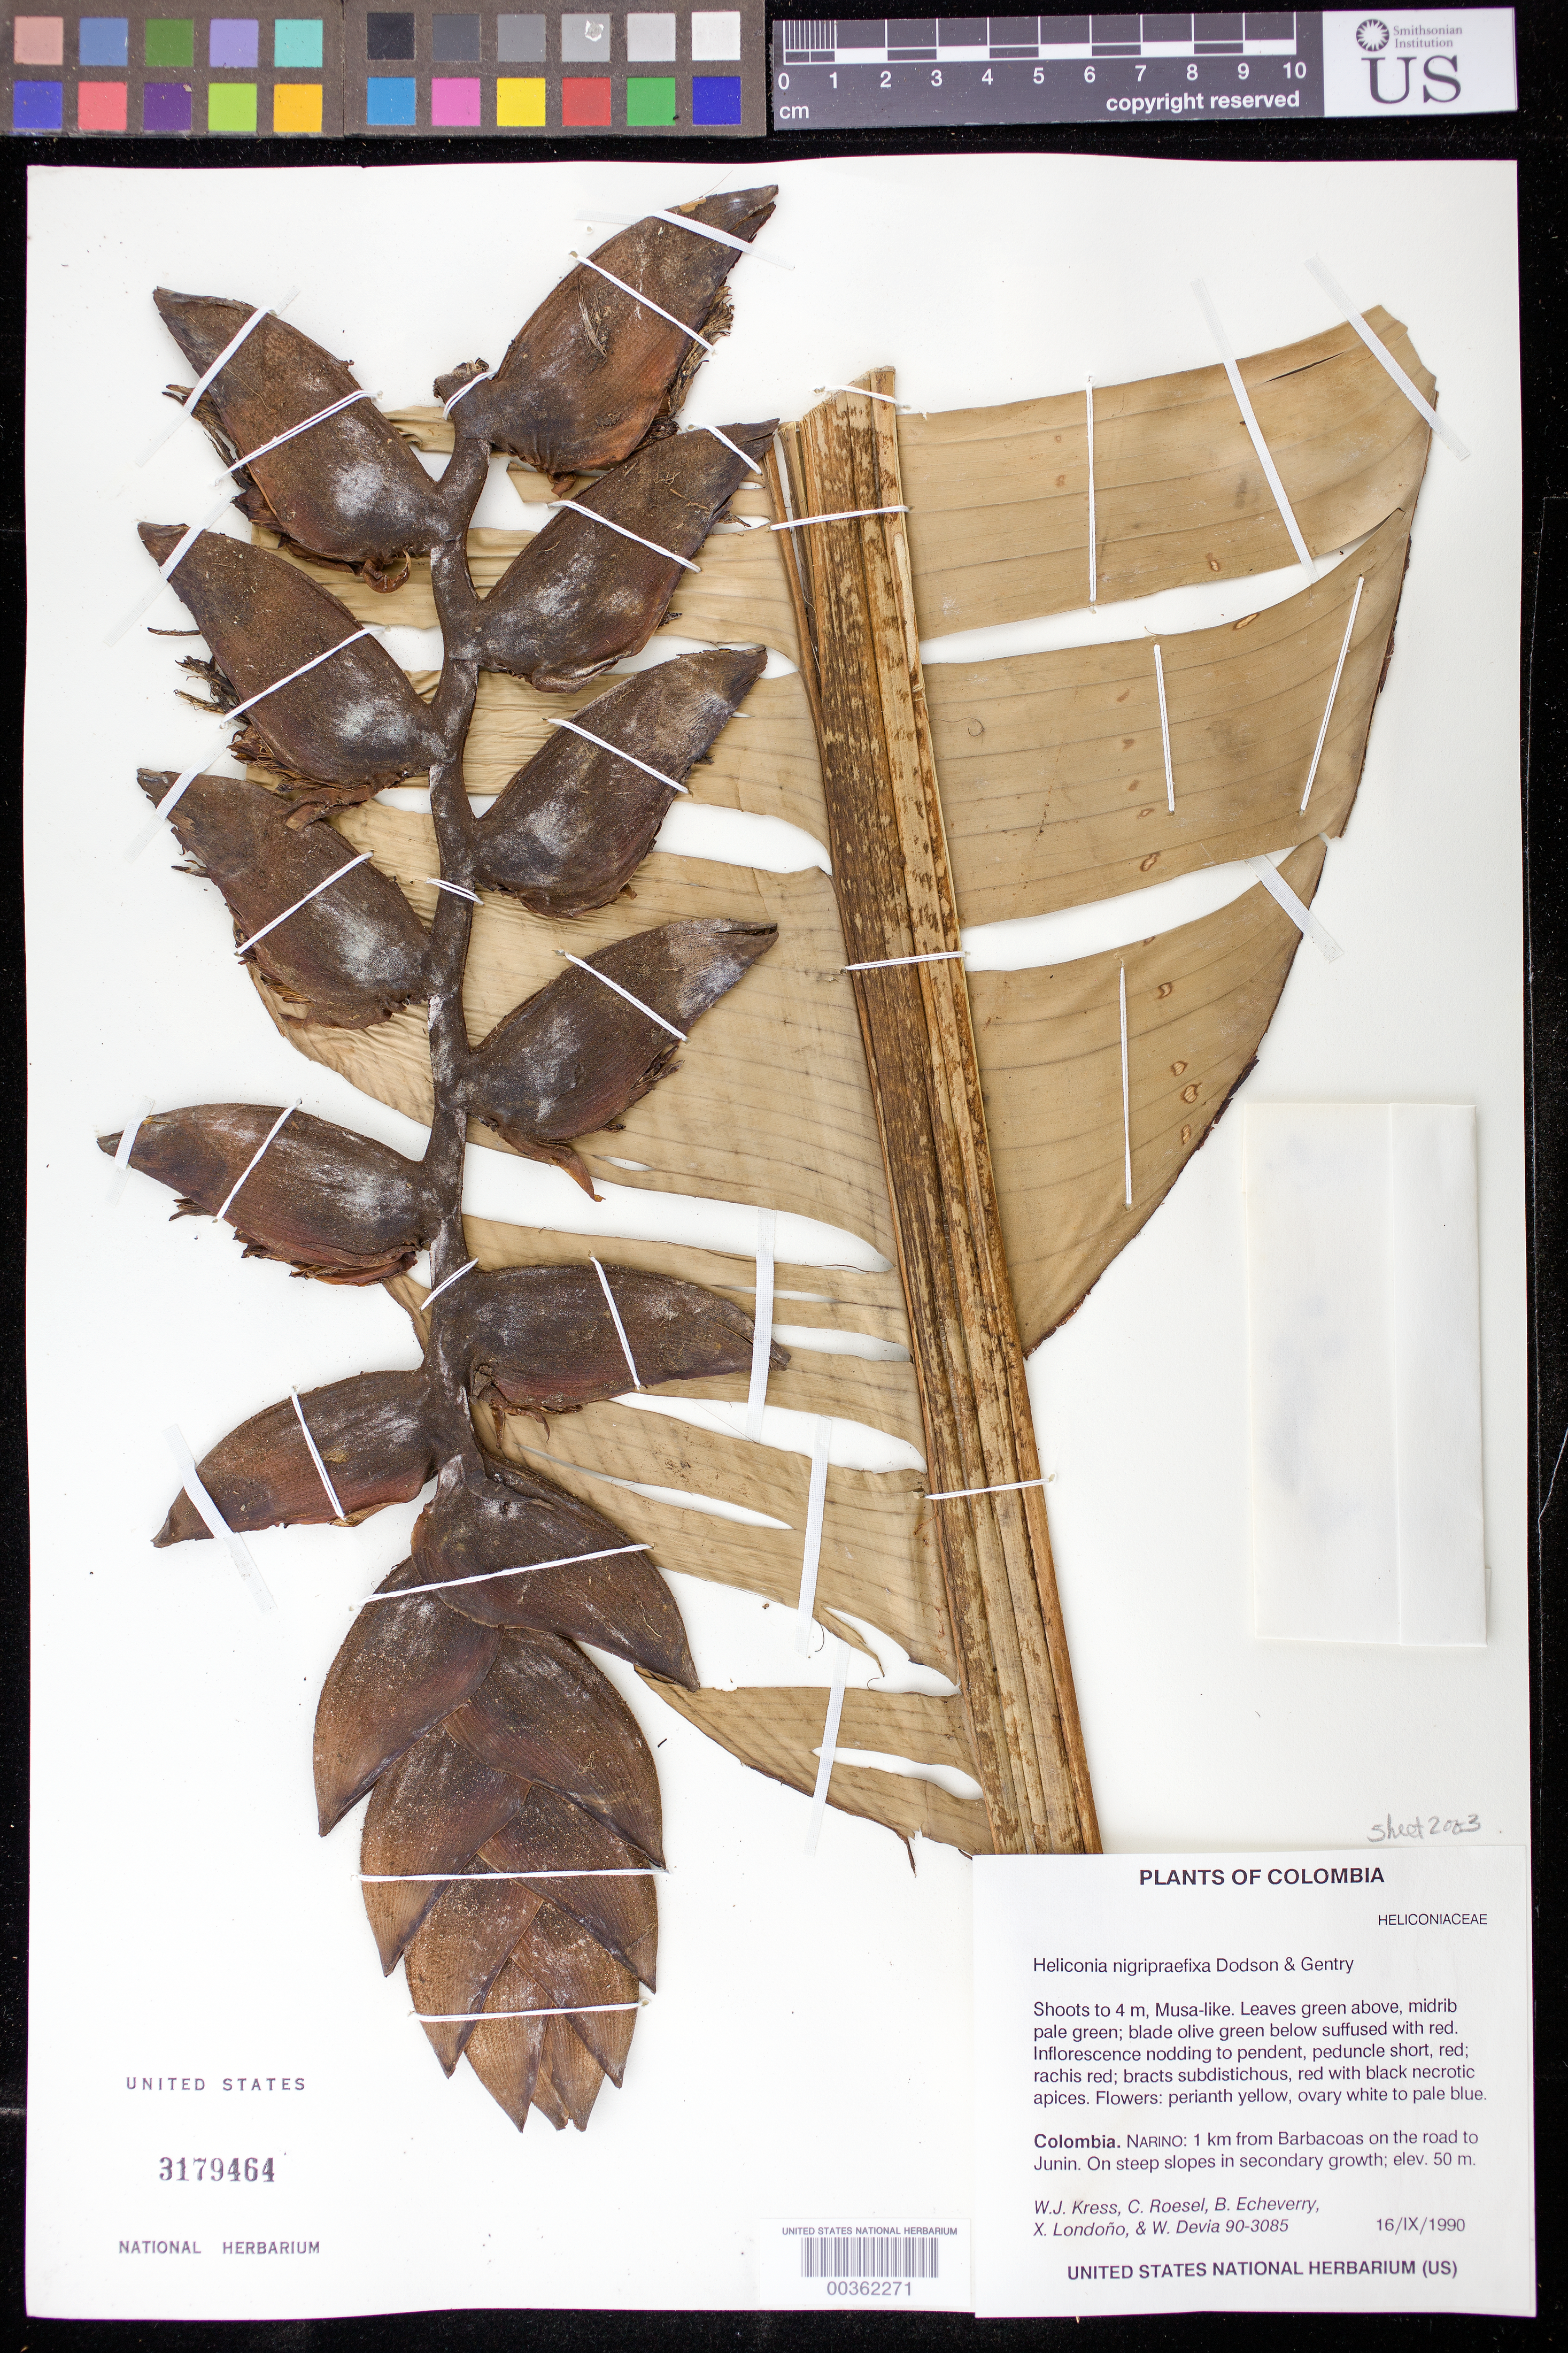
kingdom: Plantae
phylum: Tracheophyta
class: Liliopsida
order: Zingiberales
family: Heliconiaceae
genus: Heliconia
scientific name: Heliconia nigripraefixa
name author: Dodson & Gentry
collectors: W. J. Kress, C. S. Roesel, B. Echeverry, X. Londoño & W. Devia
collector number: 90-3085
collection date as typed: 16 Sep 1990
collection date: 1990-09-16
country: Colombia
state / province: Nariño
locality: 1 km from Barbacoas on road to Junin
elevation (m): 50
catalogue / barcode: US 3179464